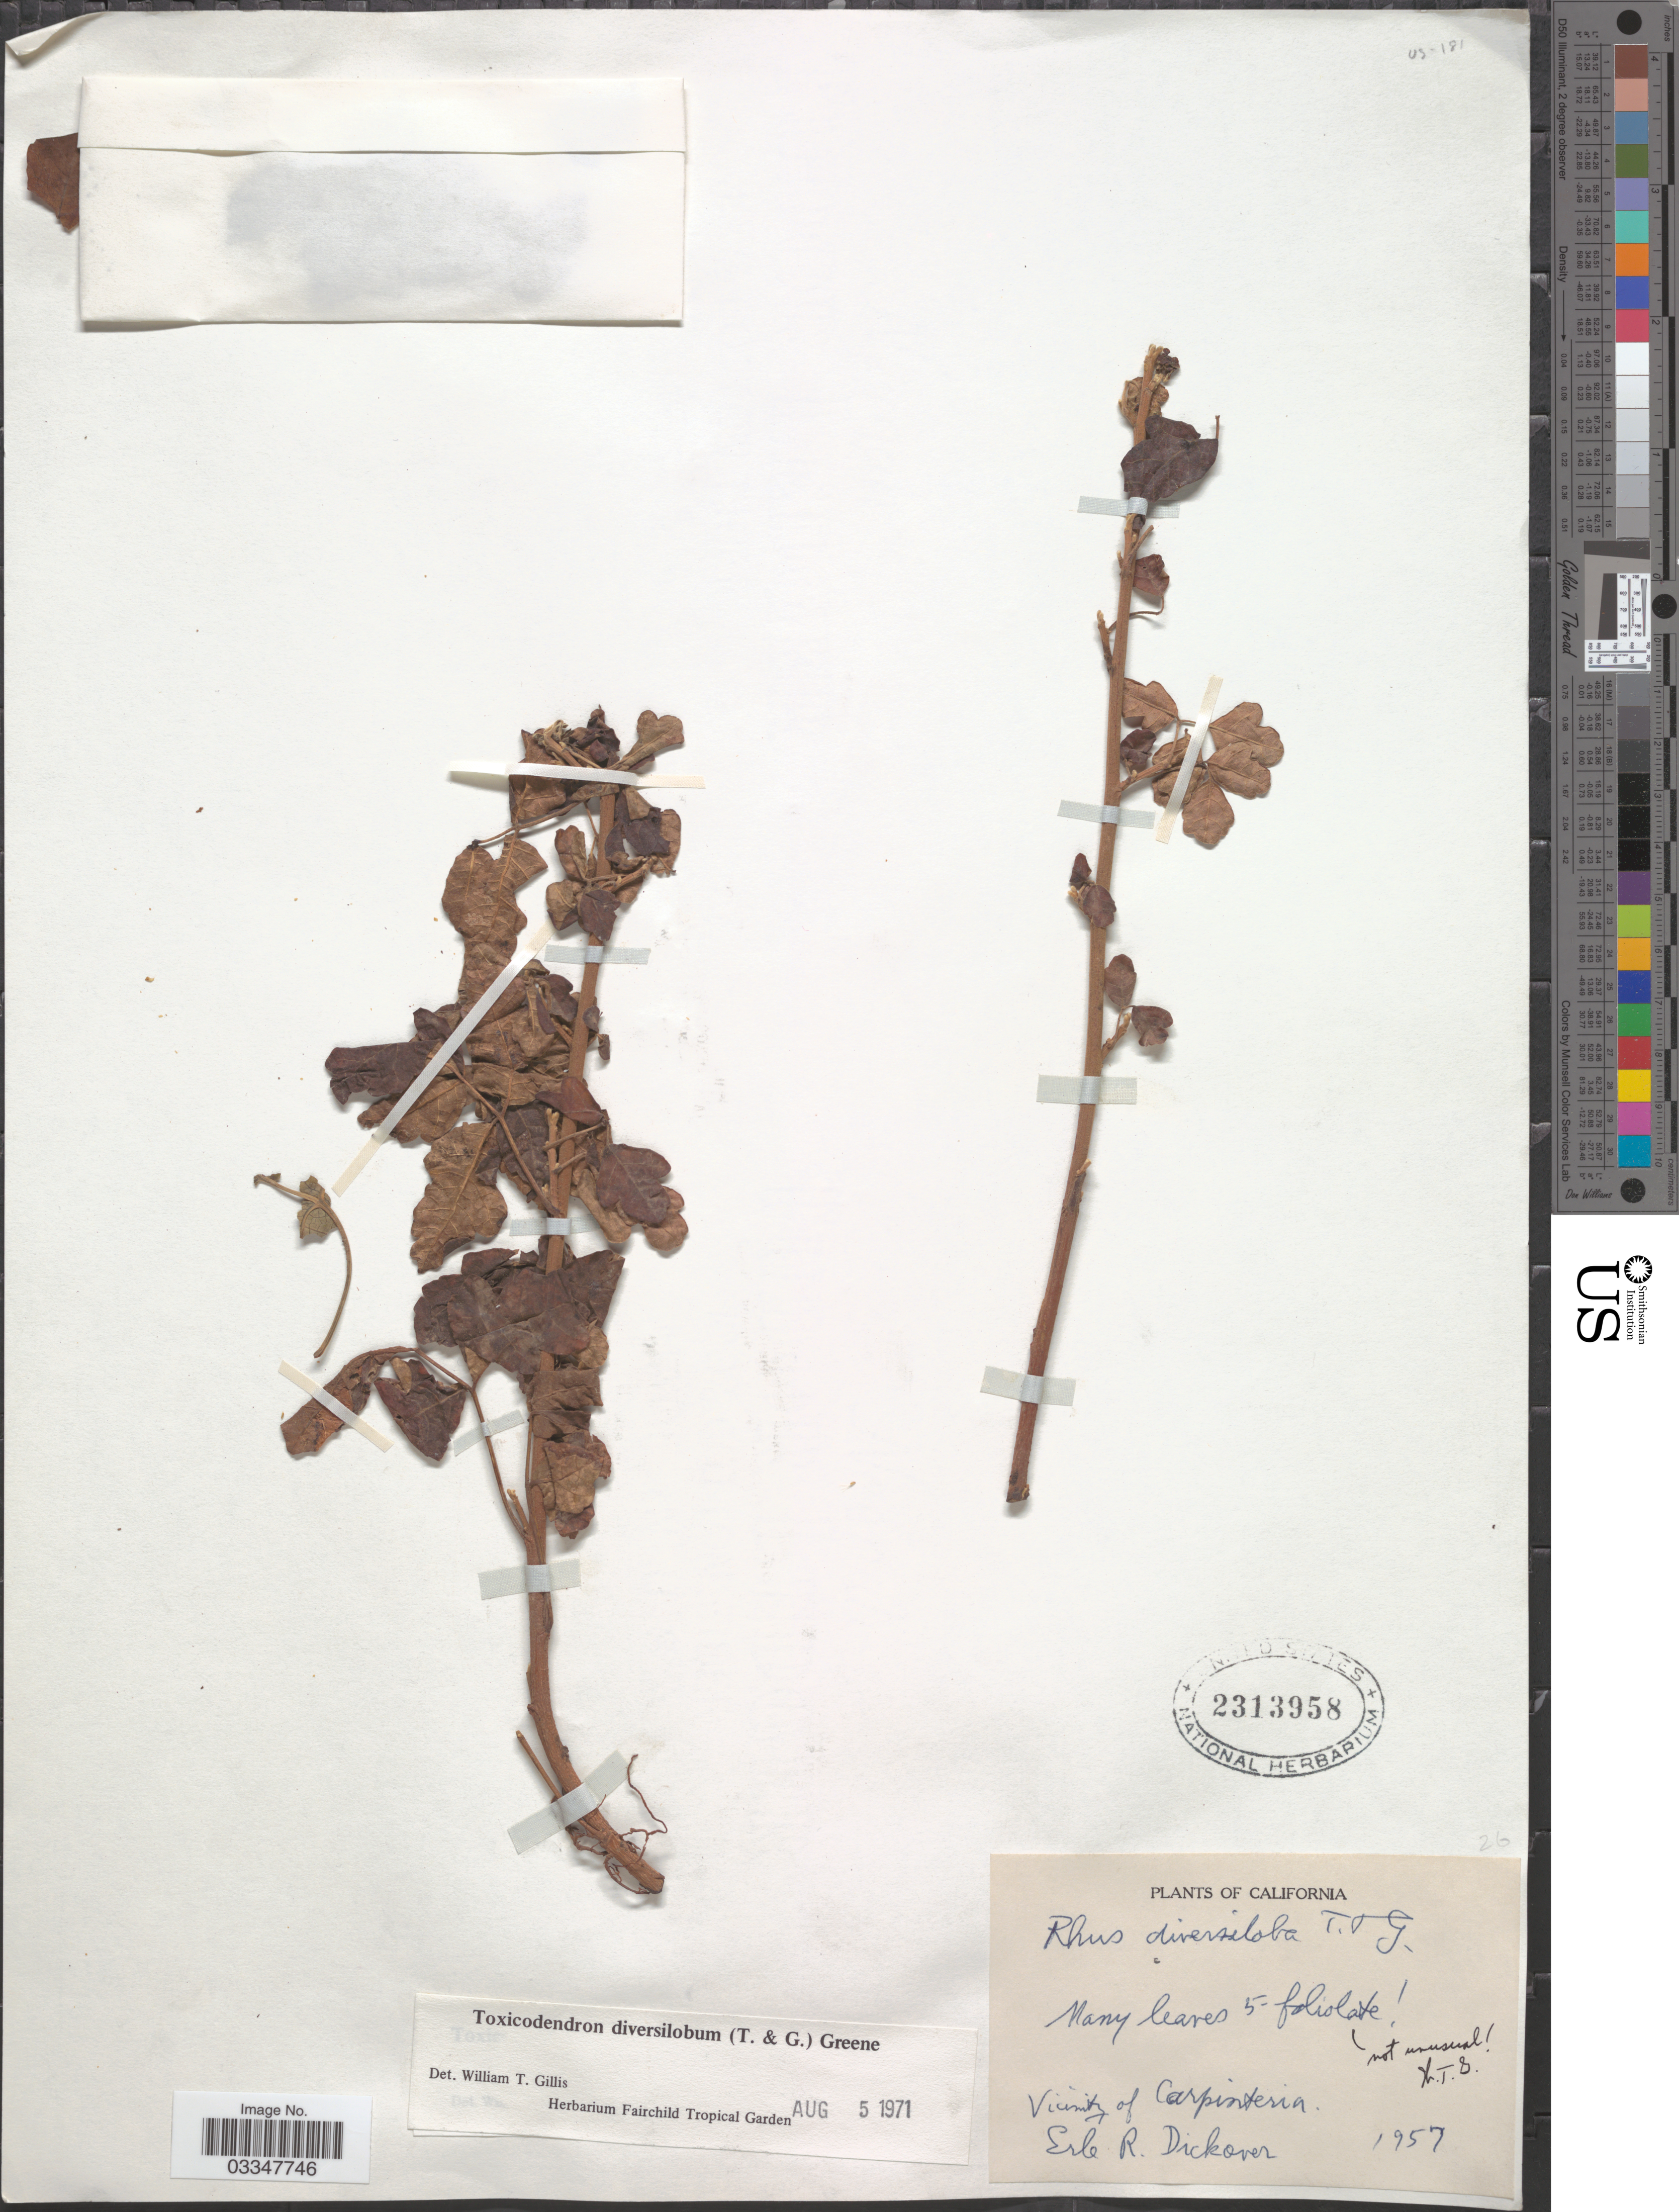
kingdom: Plantae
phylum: Tracheophyta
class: Magnoliopsida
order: Sapindales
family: Anacardiaceae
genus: Toxicodendron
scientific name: Toxicodendron diversilobum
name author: (Torr. & A. Gray) Greene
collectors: E. Dickover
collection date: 1957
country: United States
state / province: California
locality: Vicinity of Carpinteria.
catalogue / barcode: US 2313958